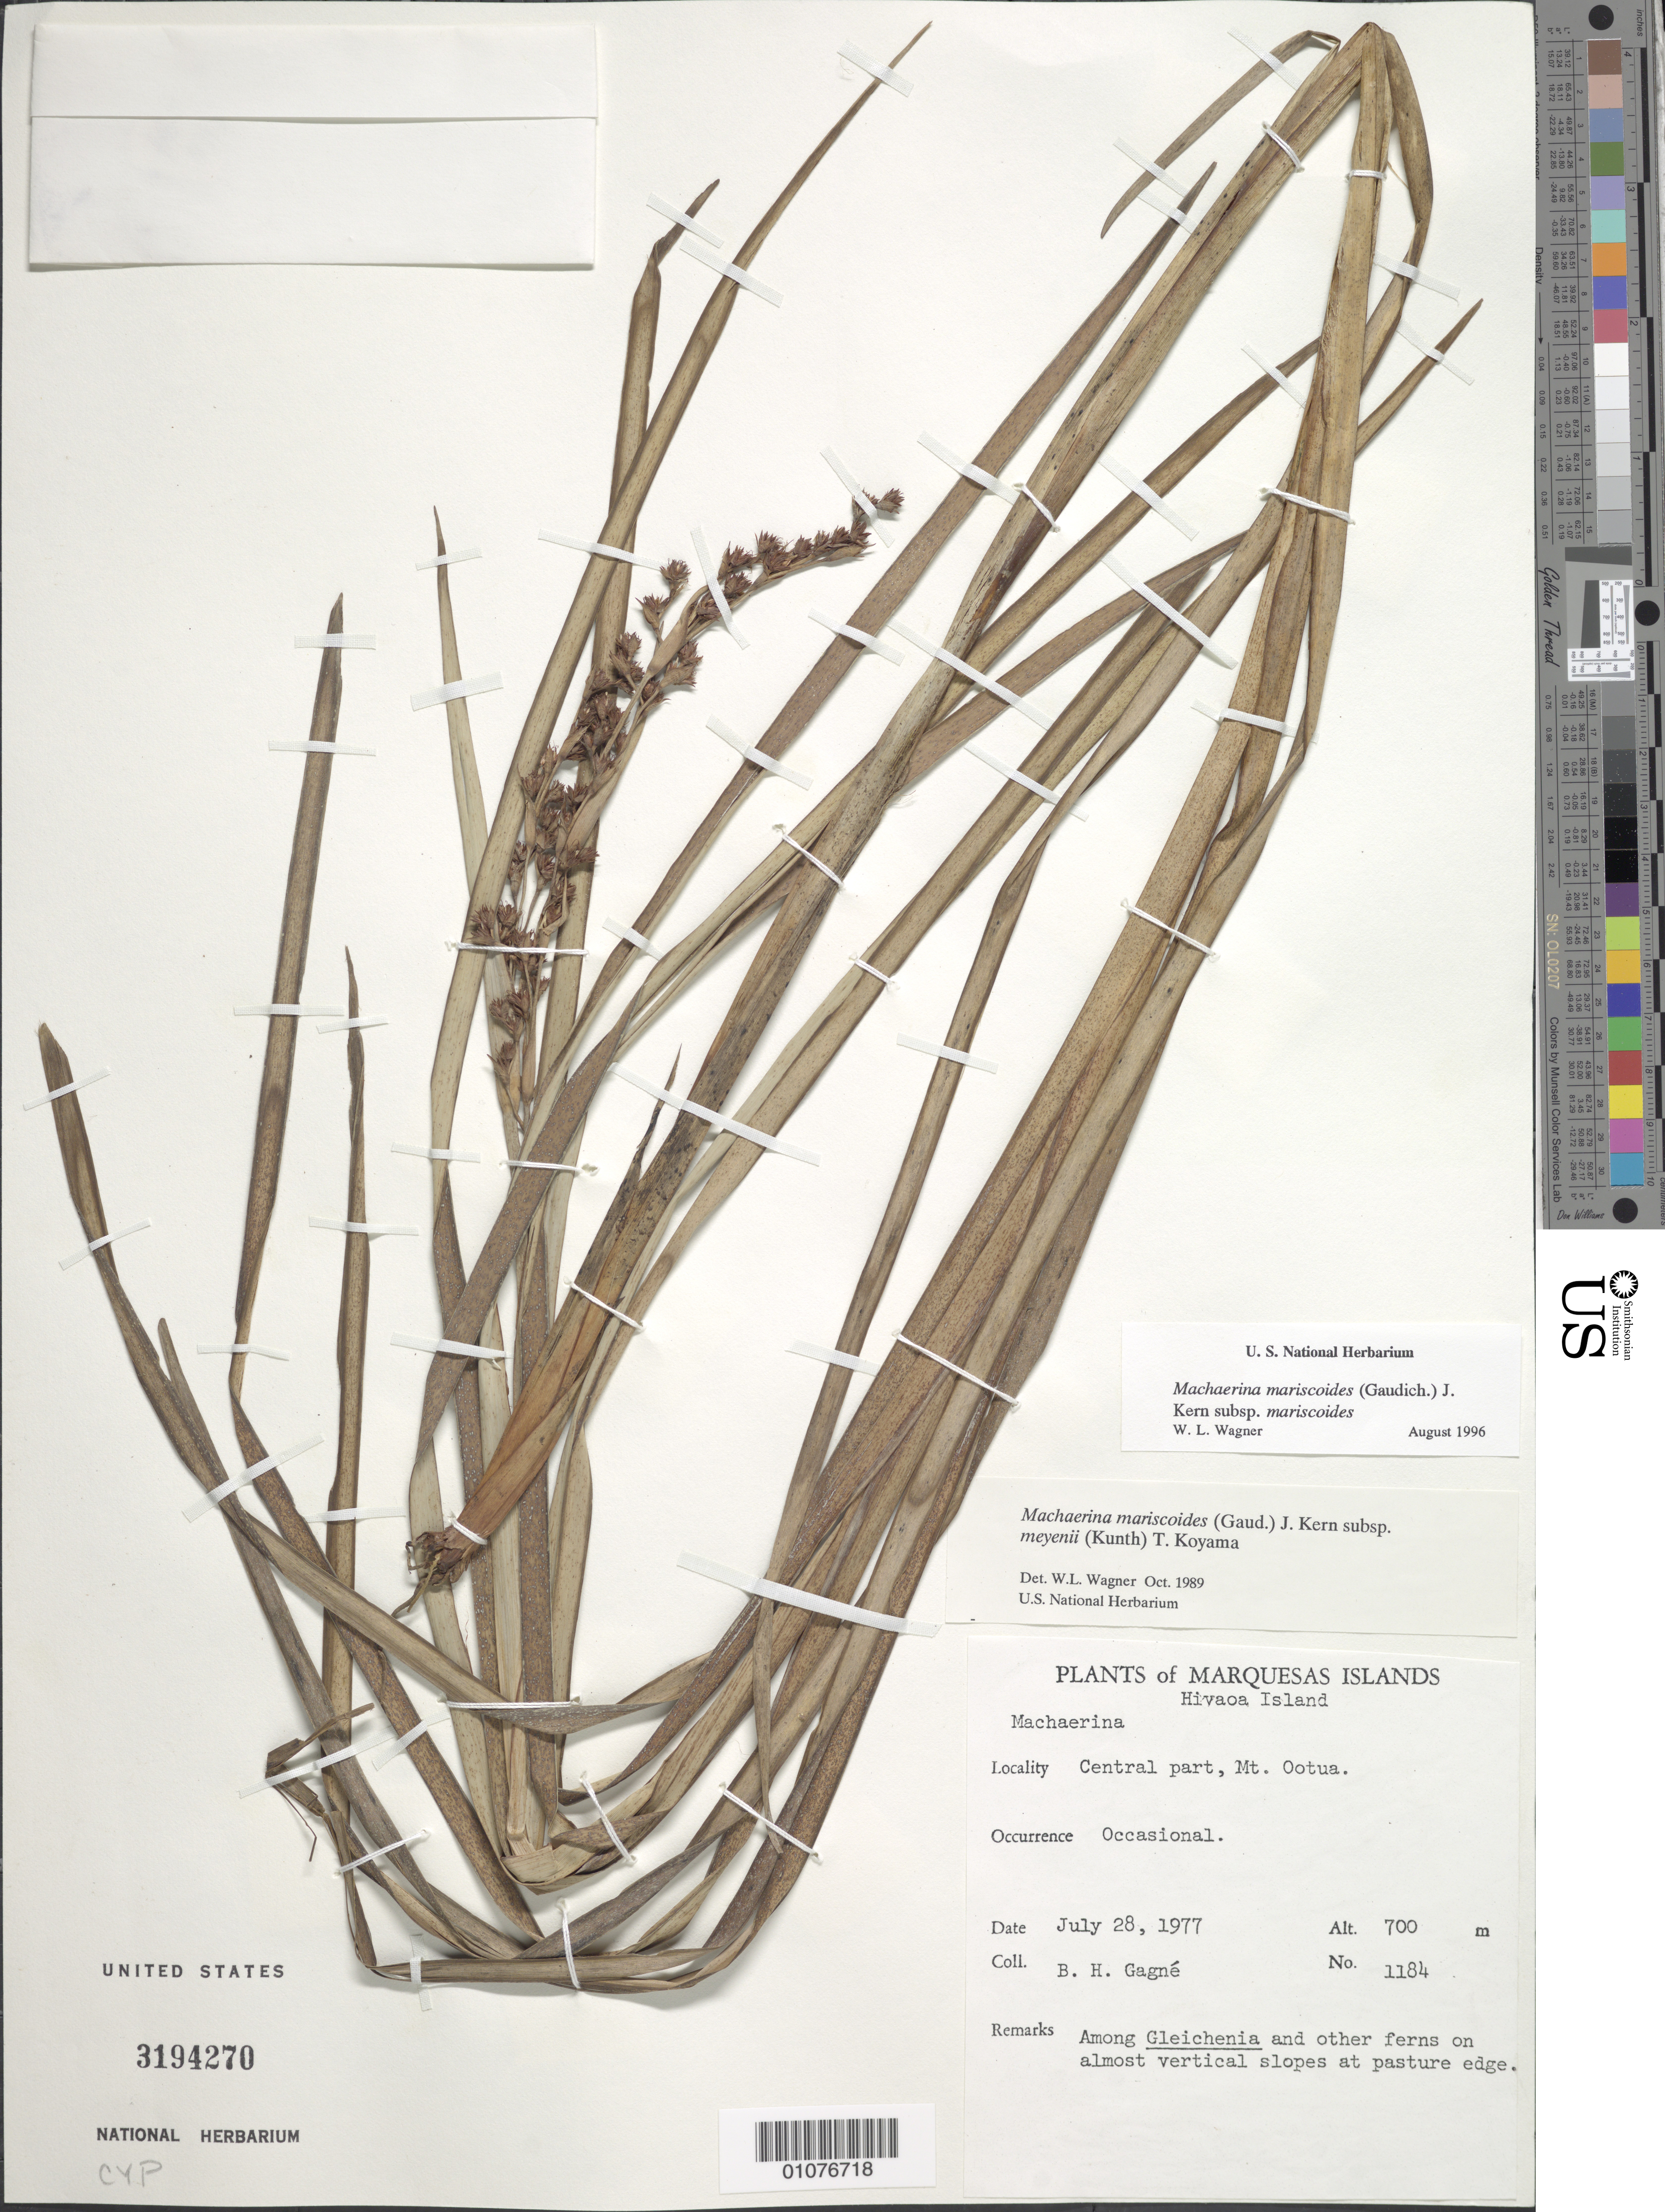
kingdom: Plantae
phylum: Tracheophyta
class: Liliopsida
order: Poales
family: Cyperaceae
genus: Machaerina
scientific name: Machaerina mariscoides subsp. mariscoides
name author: (Gaudich.) J. Kern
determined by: Wagner, W. L., (BOT), Smithsonian Institution - National Museum of Natural History (UNITED STATES)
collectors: B. H. Gagné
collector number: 1184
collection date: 1977-07-28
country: French Polynesia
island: Hiva Oa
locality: Mt. Ootua, central part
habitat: Among Gleichenia on almost vertical slopes at pasture edge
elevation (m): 700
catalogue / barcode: US 3194270